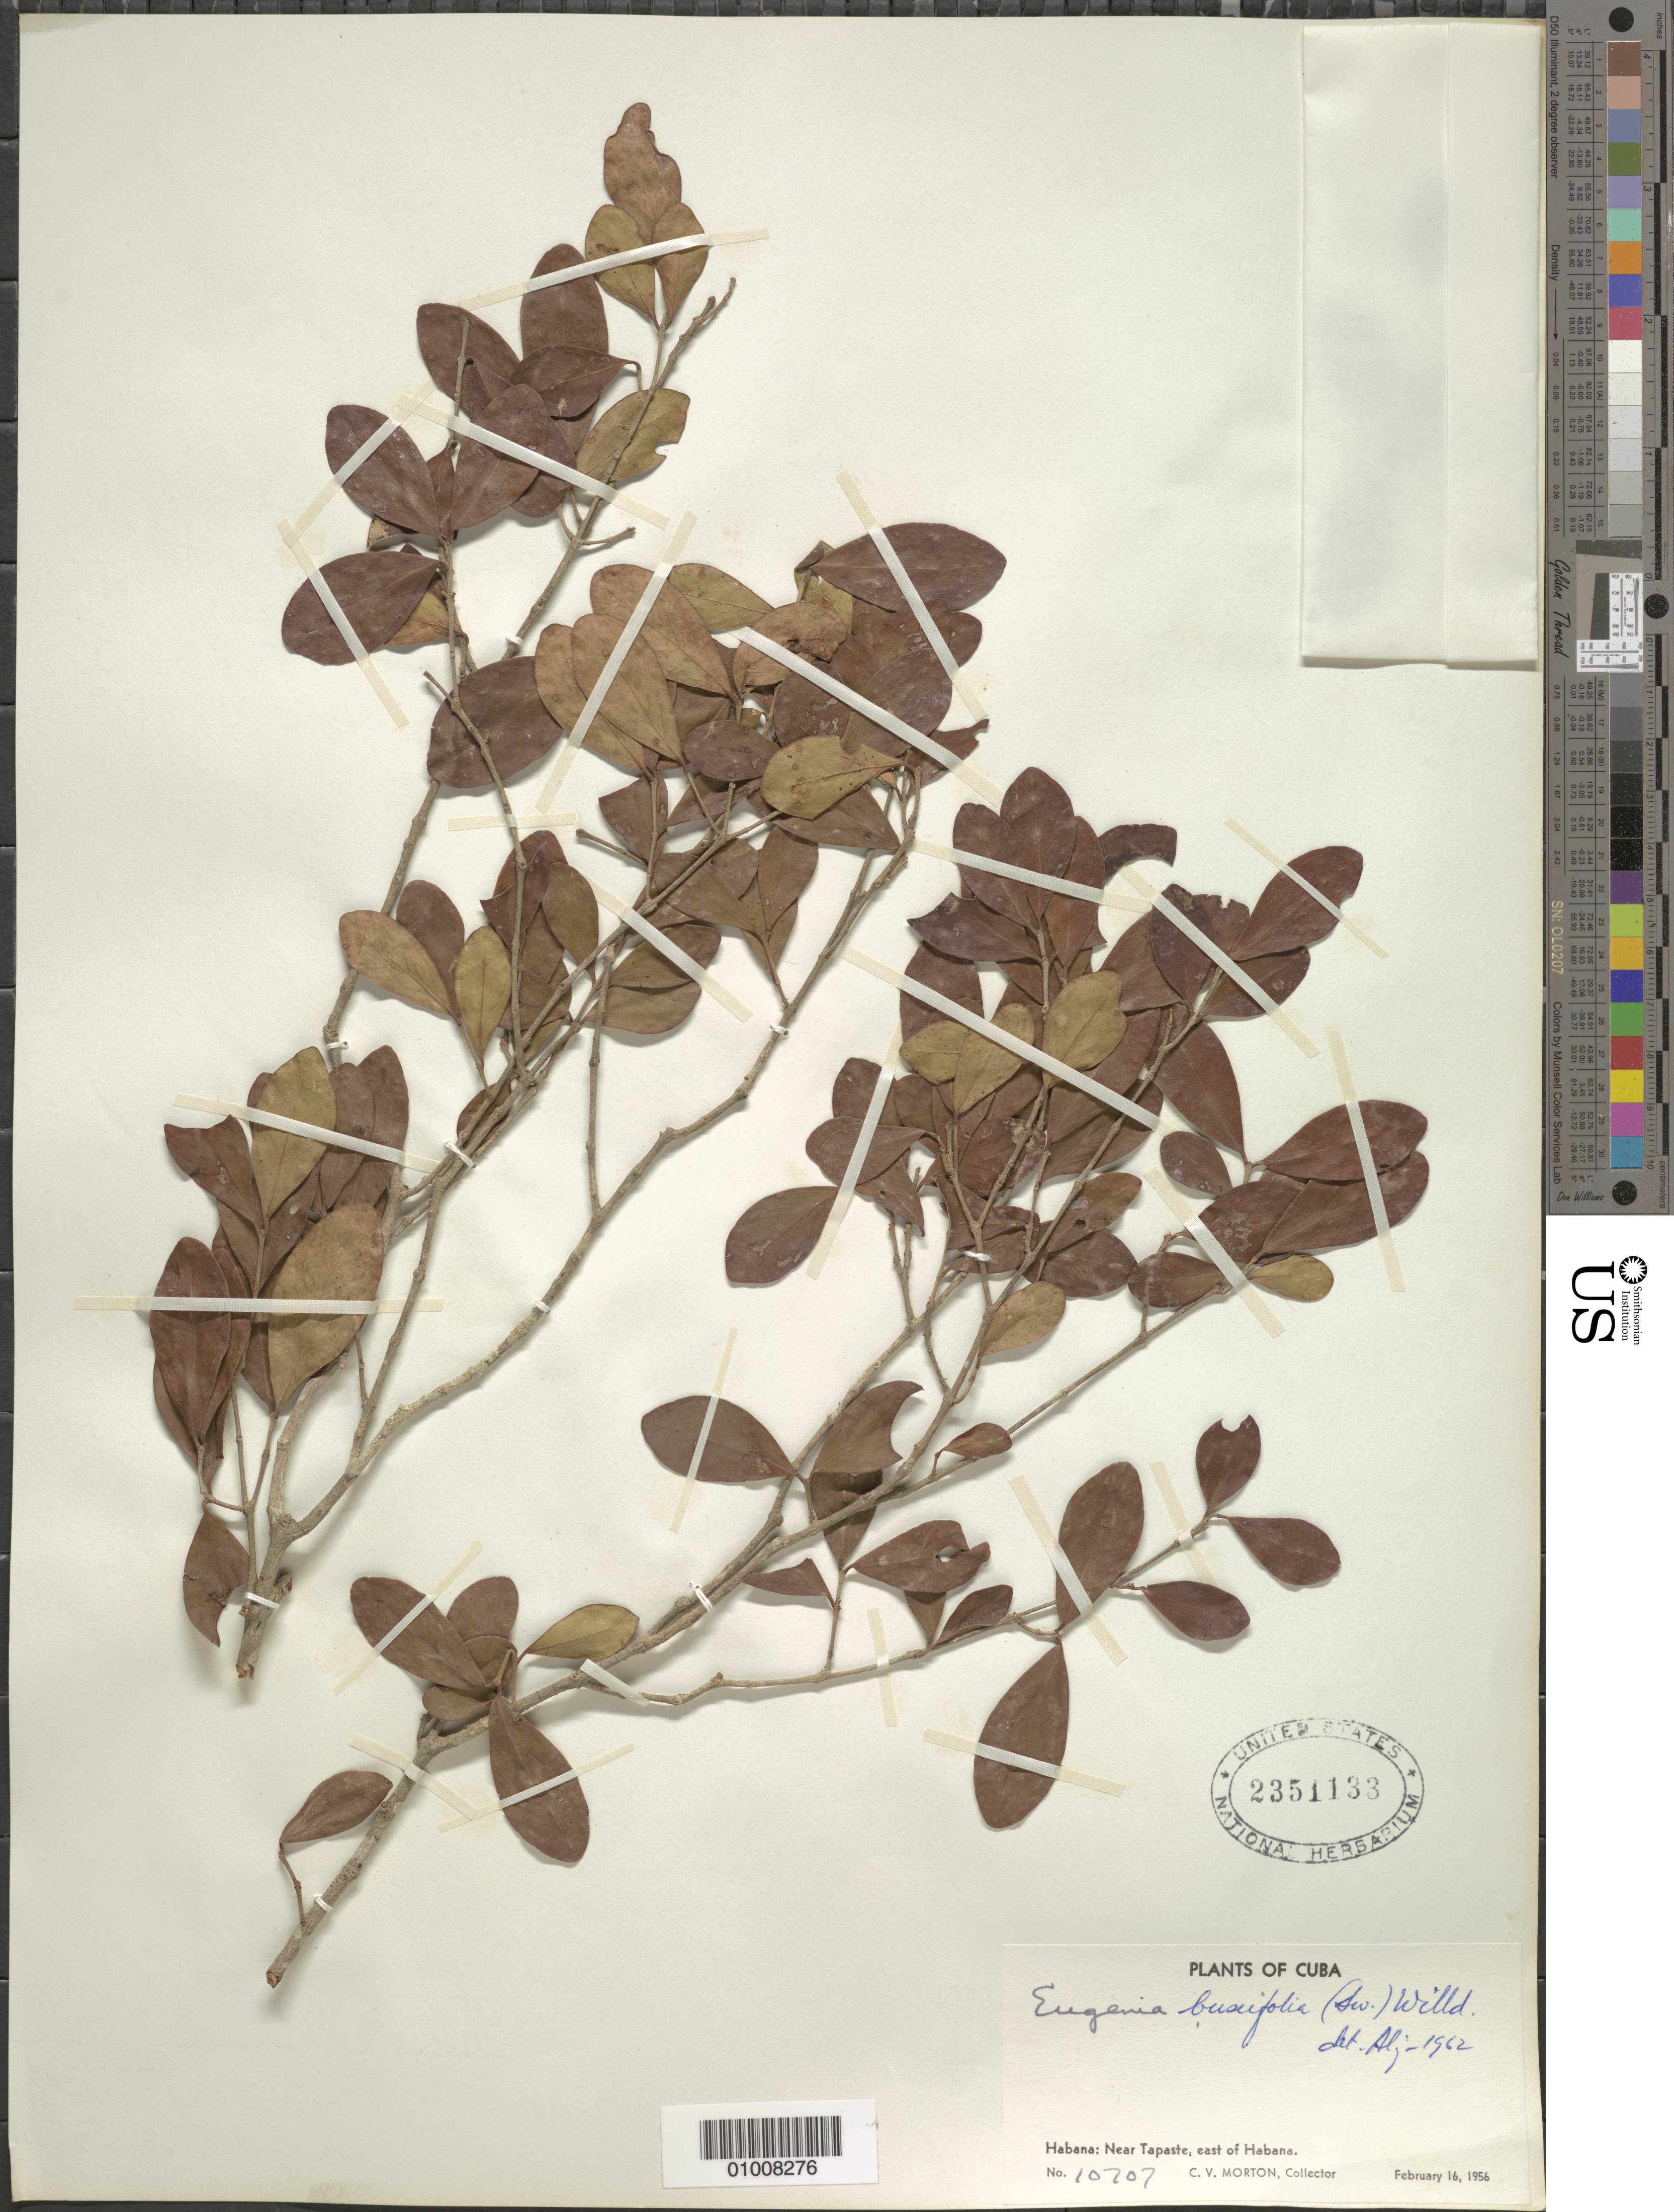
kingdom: Plantae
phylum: Tracheophyta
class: Magnoliopsida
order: Myrtales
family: Myrtaceae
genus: Eugenia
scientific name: Eugenia foetida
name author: Pers.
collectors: C. V. Morton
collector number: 10707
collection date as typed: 16 Feb 1956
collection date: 1956-02-16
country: Cuba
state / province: La Habana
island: Cuba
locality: Near Tapaste, east of Habana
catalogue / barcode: US 2351133